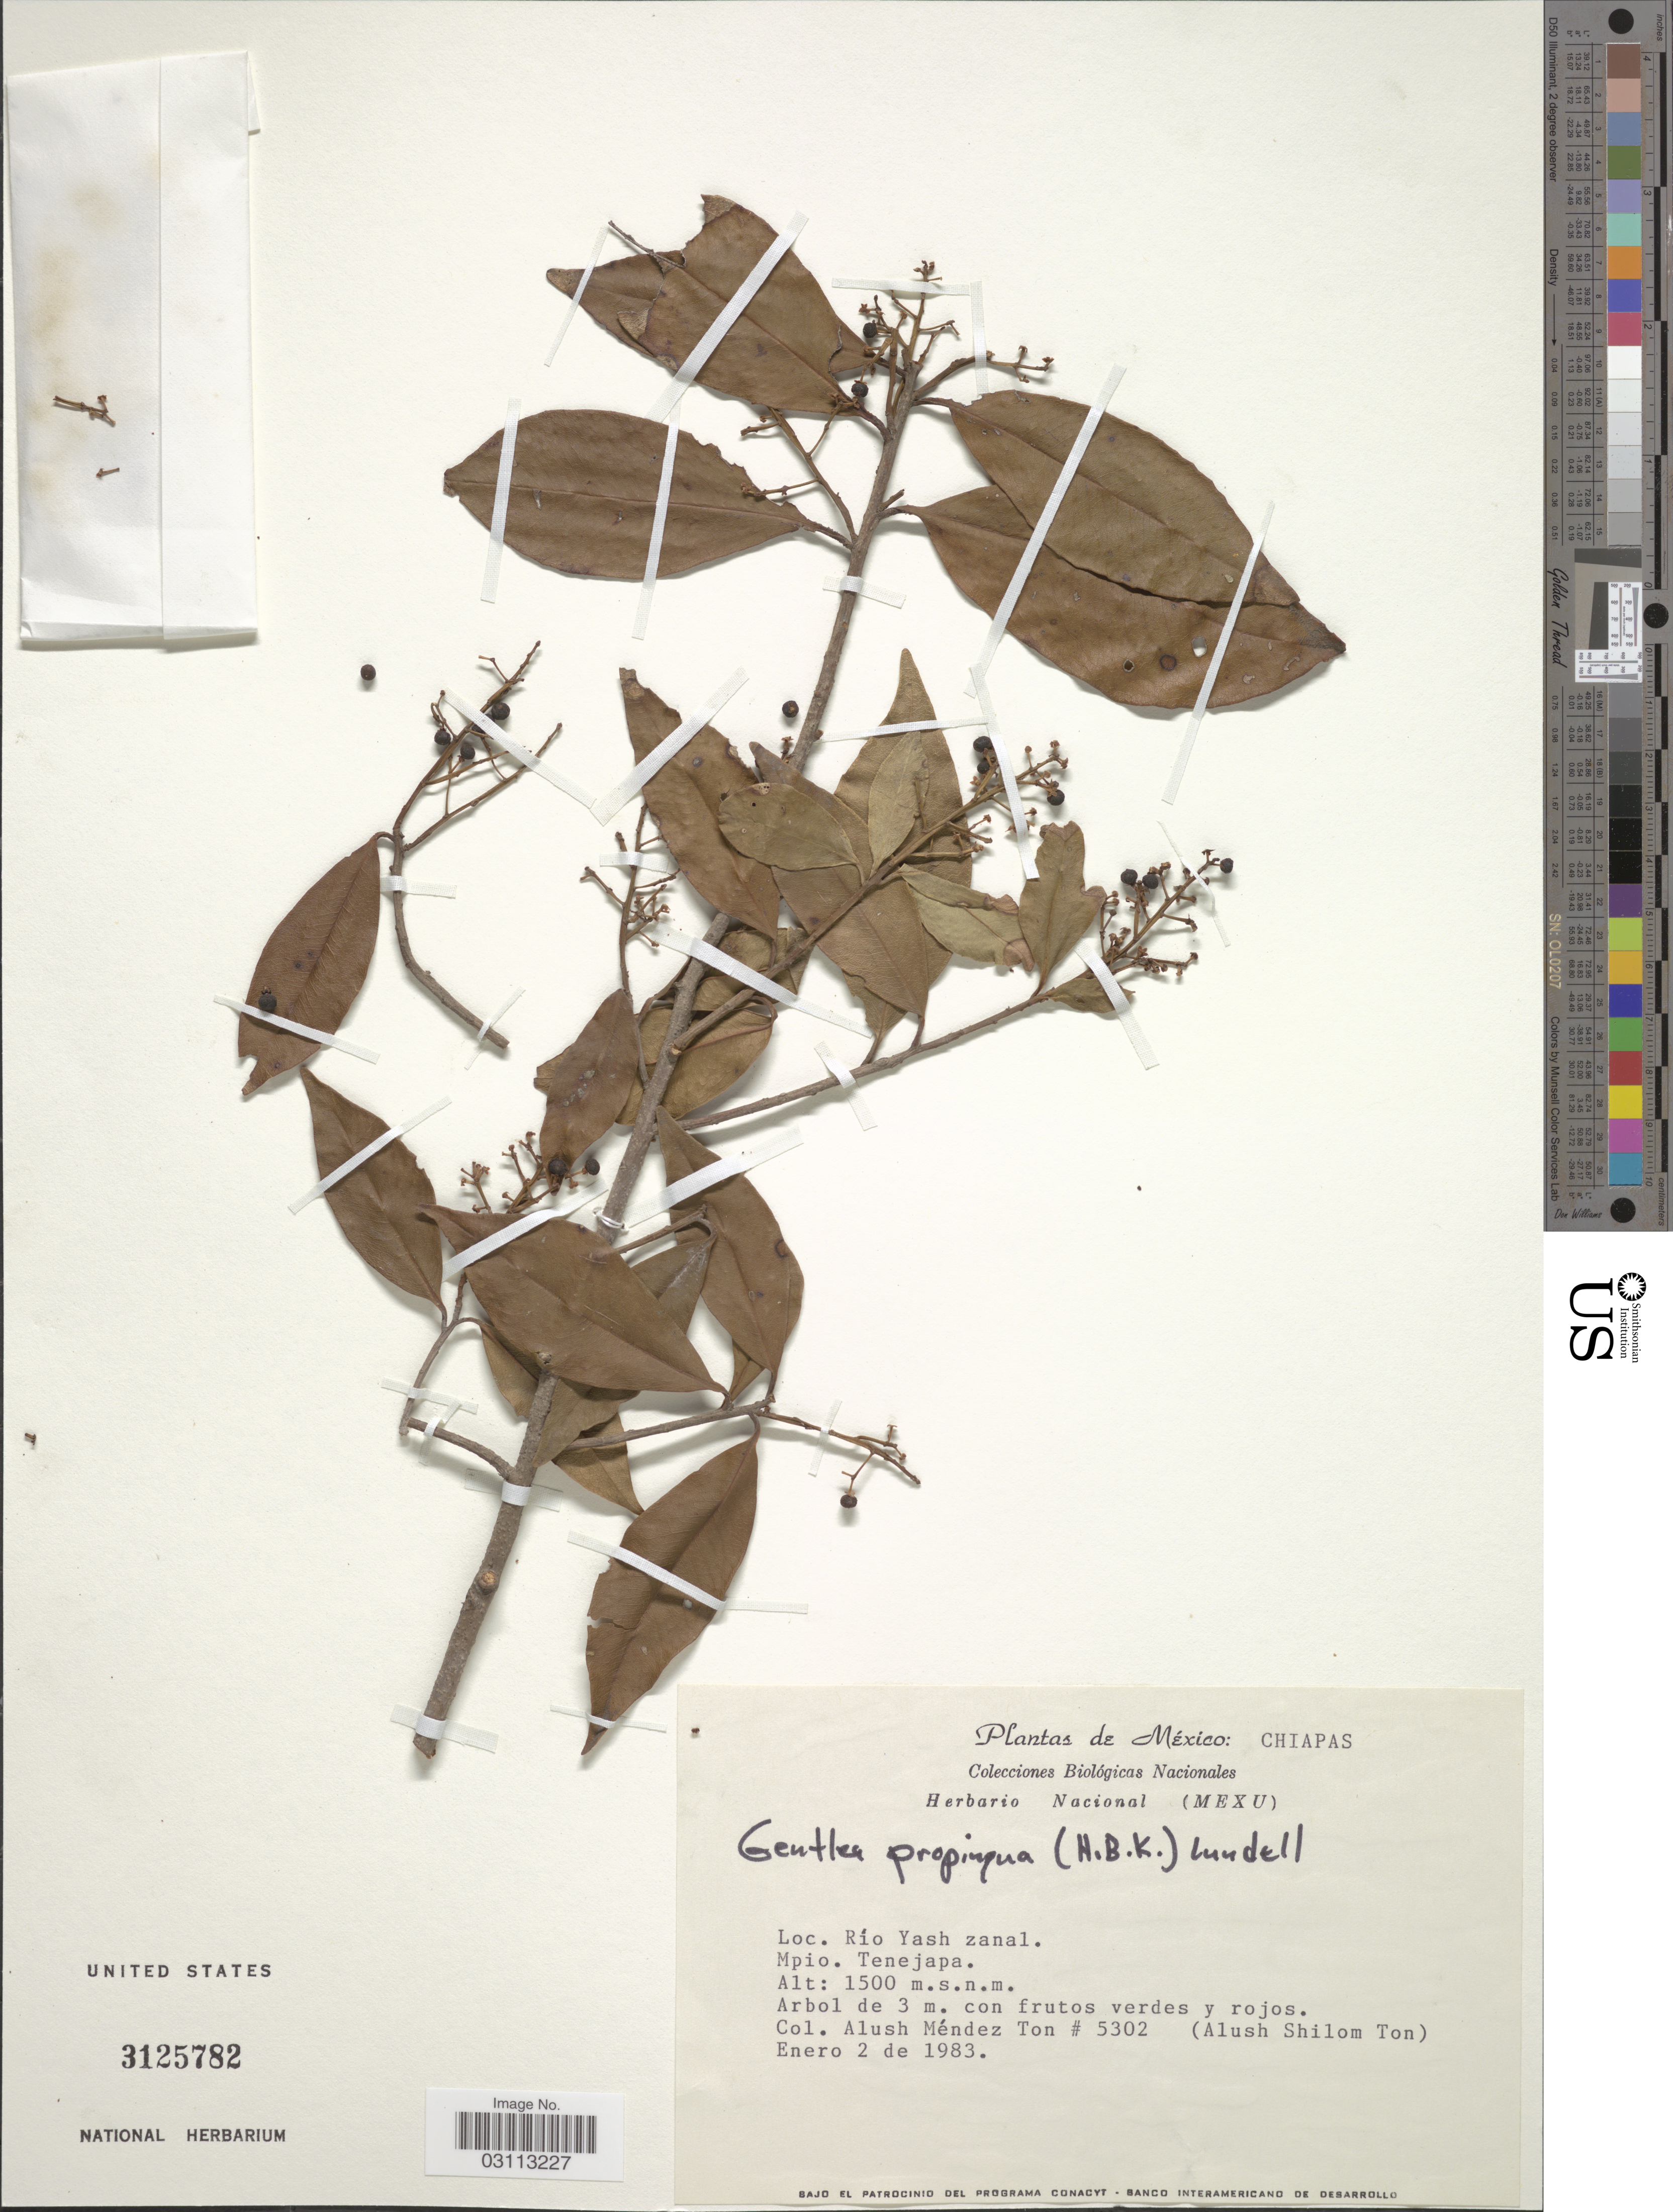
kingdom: Plantae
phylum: Tracheophyta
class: Magnoliopsida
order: Ericales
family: Primulaceae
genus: Gentlea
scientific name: Gentlea propinqua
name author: (Kunth) Lundell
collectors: A. S. Ton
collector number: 5302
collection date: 1983-01-02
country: Mexico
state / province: Chiapas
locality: Río Yash zanal. Mpio. Tenejapa.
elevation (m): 1500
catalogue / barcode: US 3125782